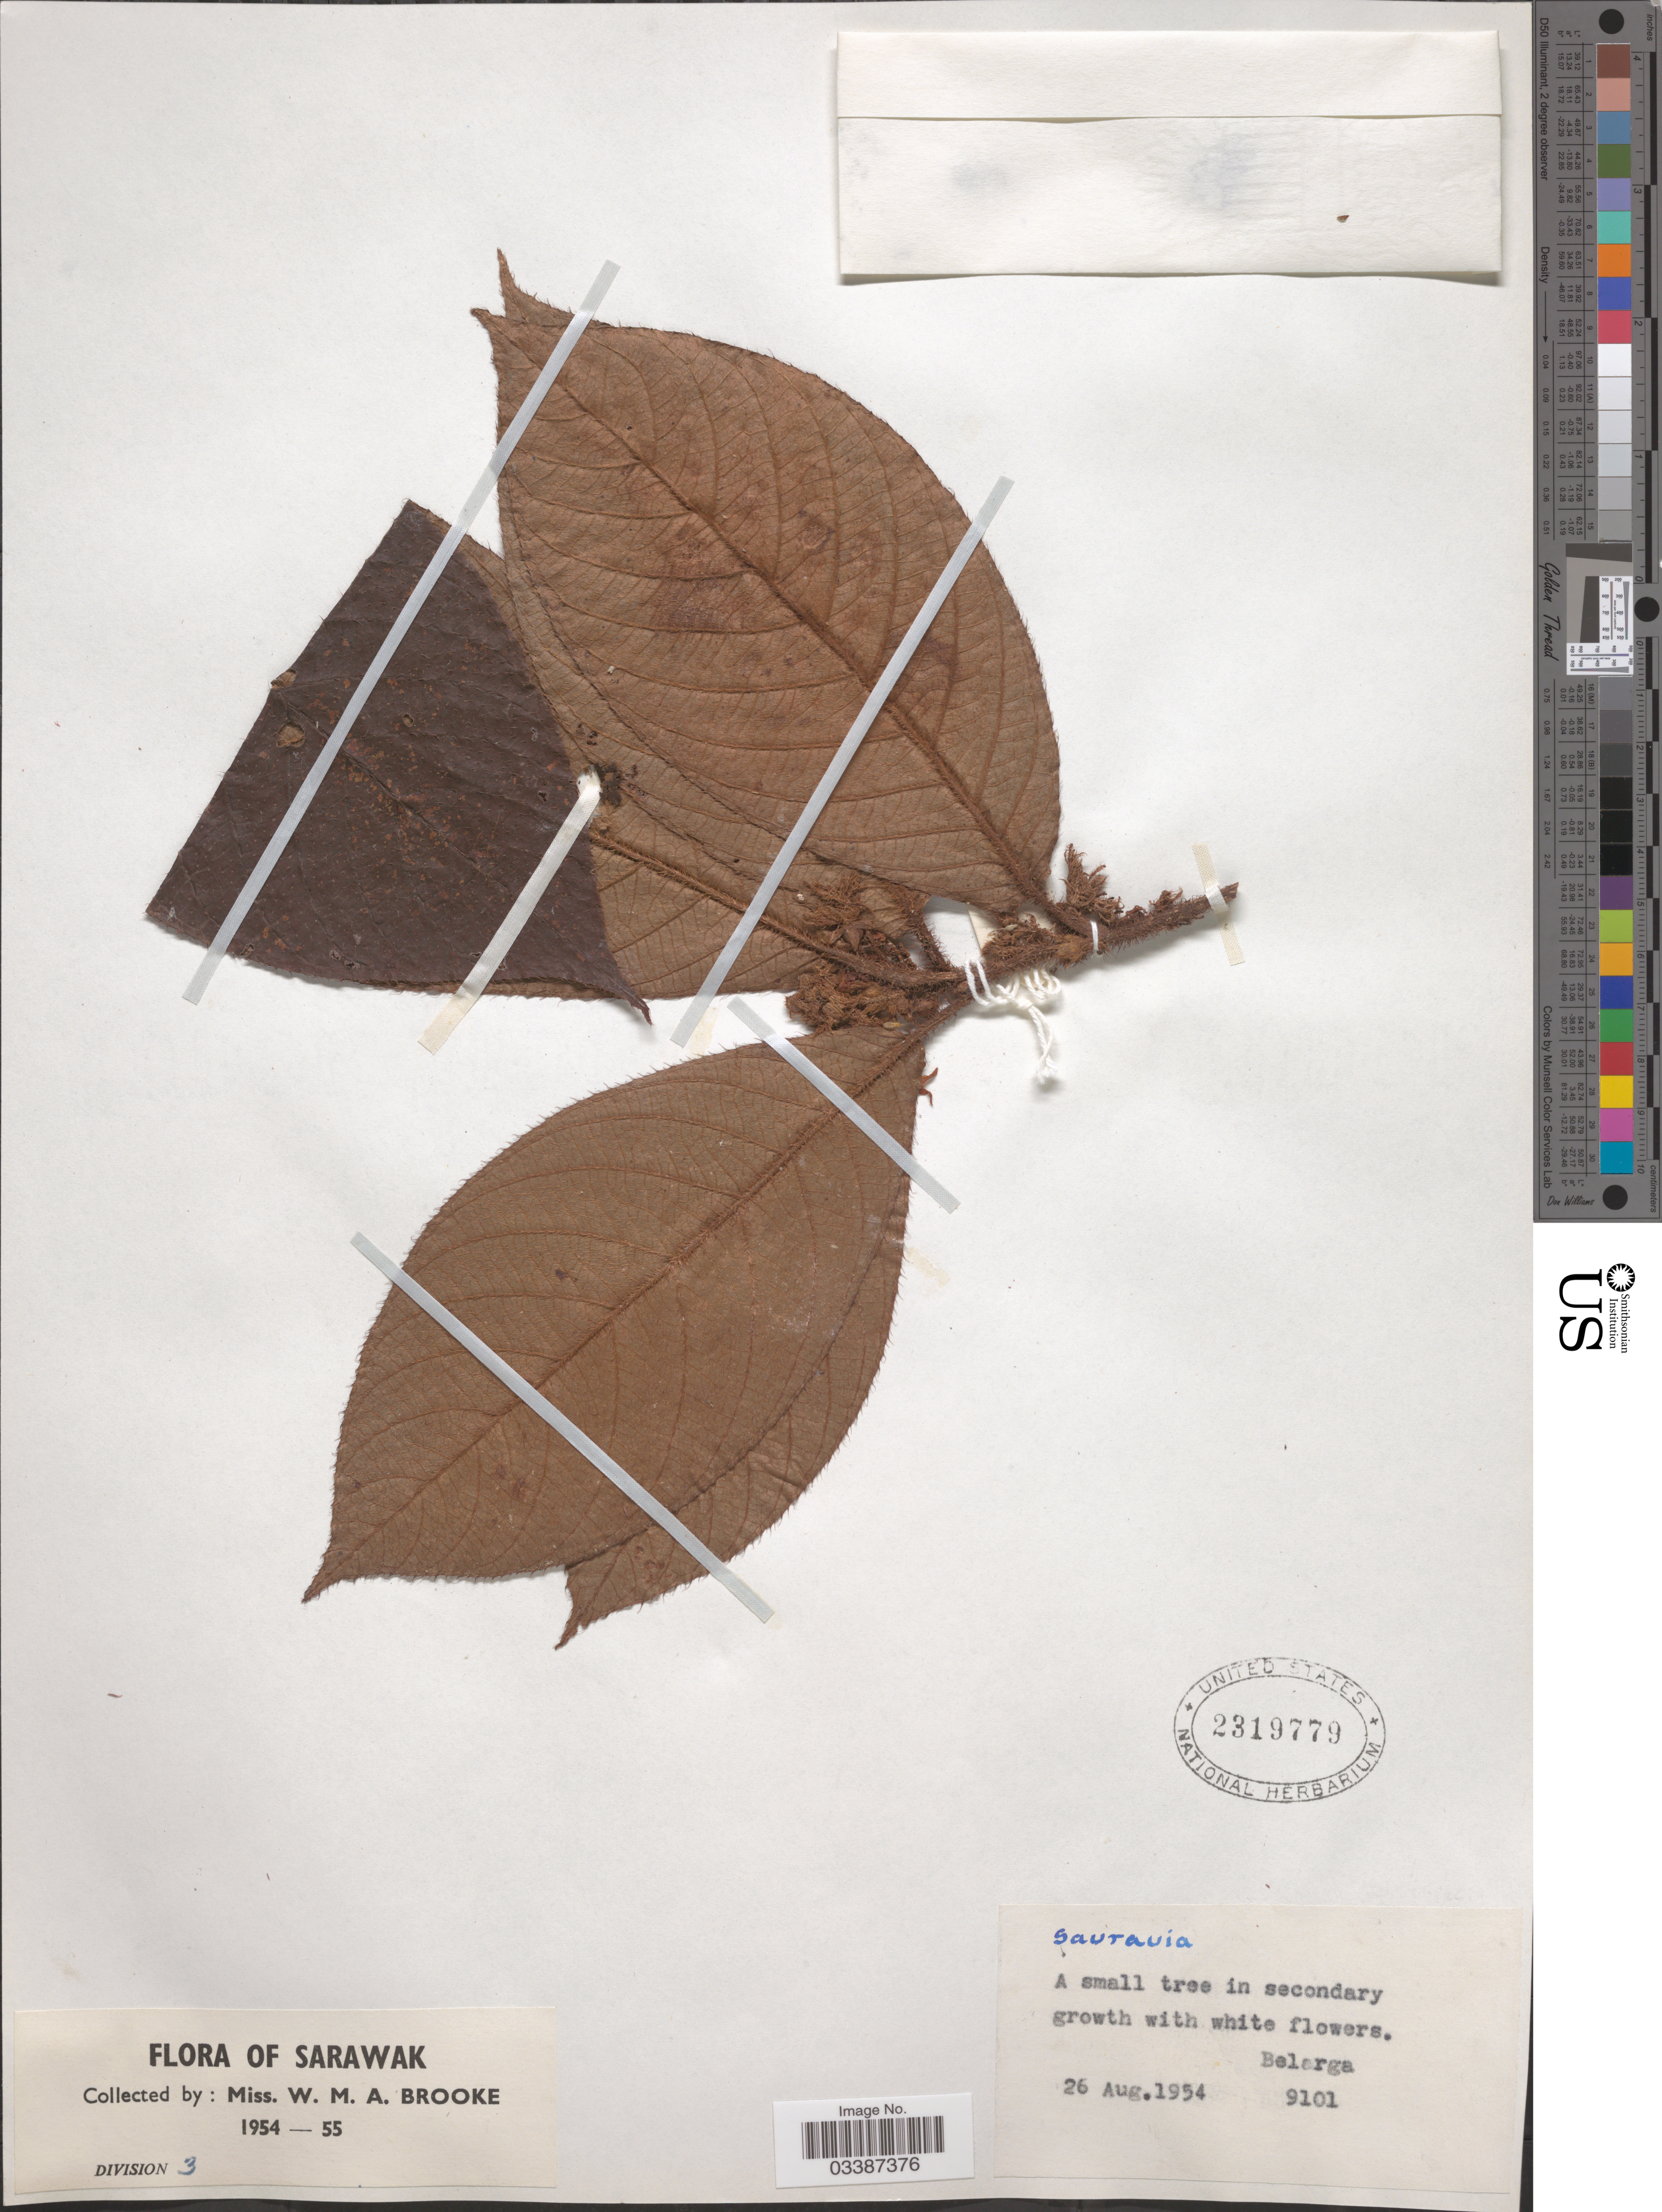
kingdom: Plantae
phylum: Tracheophyta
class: Magnoliopsida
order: Ericales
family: Actinidiaceae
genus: Saurauia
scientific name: Saurauia sp.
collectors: W. Brooke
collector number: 9101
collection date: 1954-08-26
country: Malaysia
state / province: Sarawak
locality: Belarga.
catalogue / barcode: US 2319779